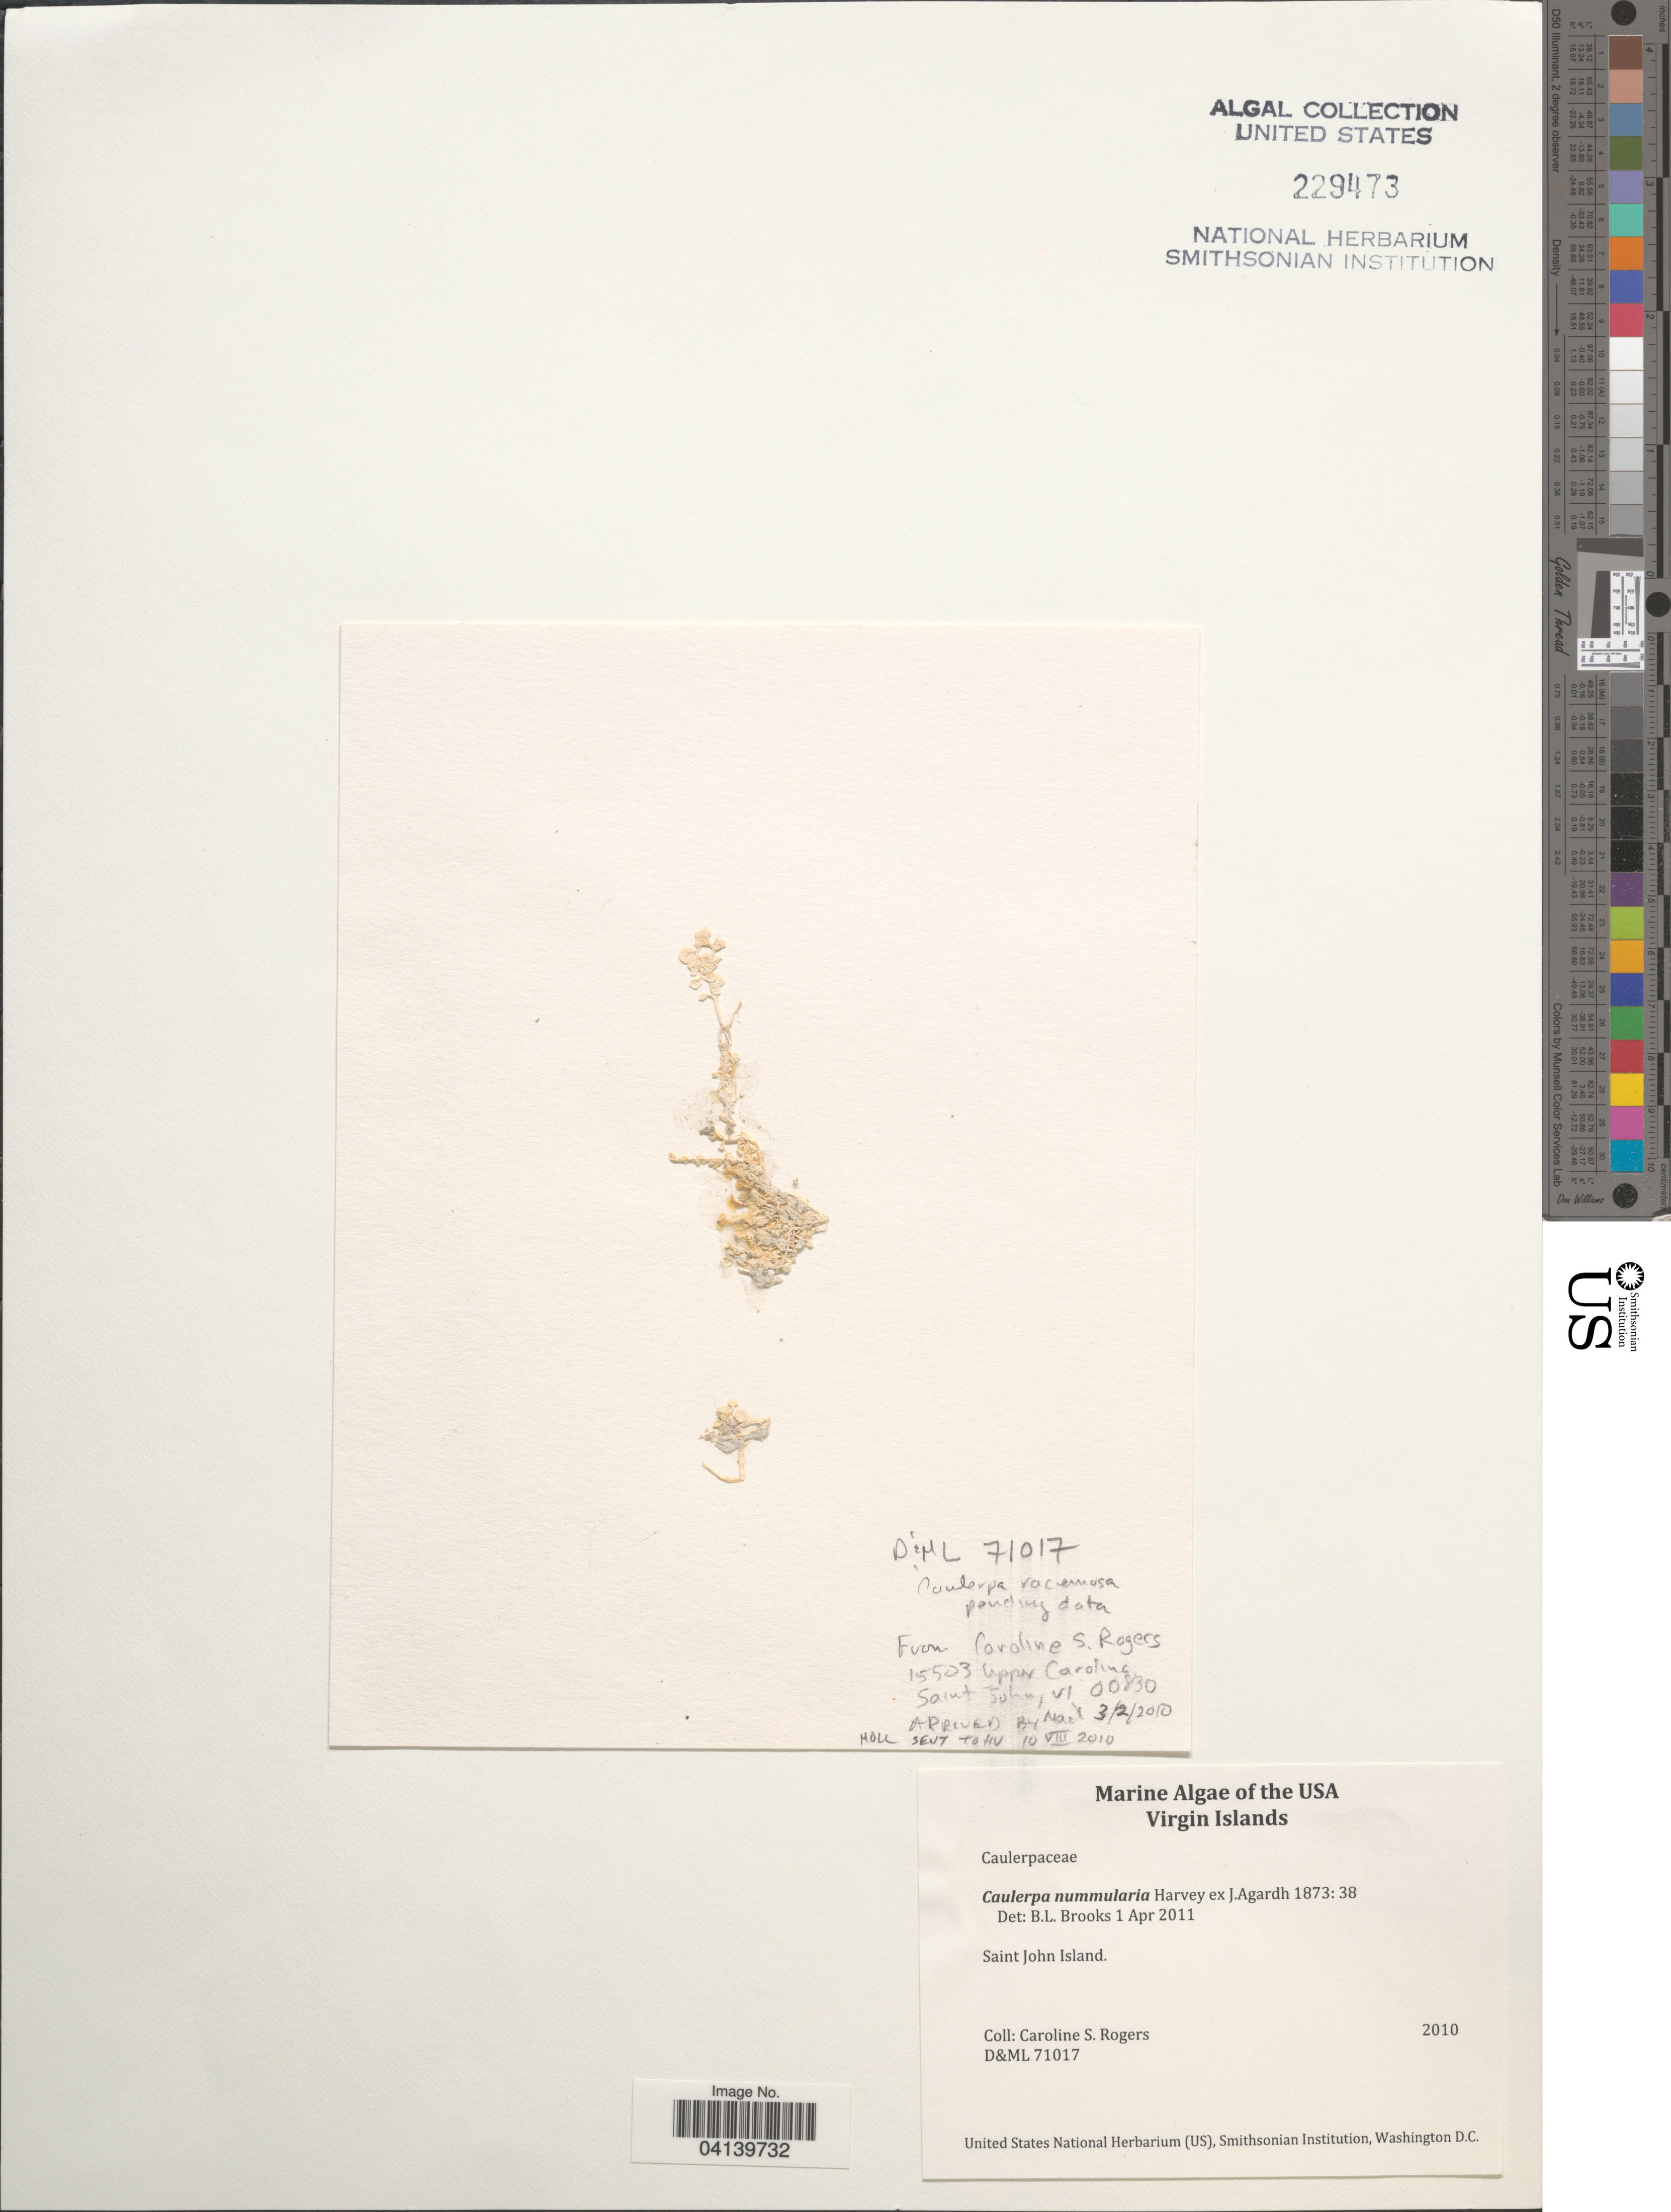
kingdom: Plantae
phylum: Chlorophyta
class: Ulvophyceae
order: Bryopsidales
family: Caulerpaceae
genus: Caulerpa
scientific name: Caulerpa nummularia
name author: Harv. ex J. Agardh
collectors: C. Rogers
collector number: D&ML 71017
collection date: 2010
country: U.S. Virgin Islands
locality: Saint John Island.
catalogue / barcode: US 229473